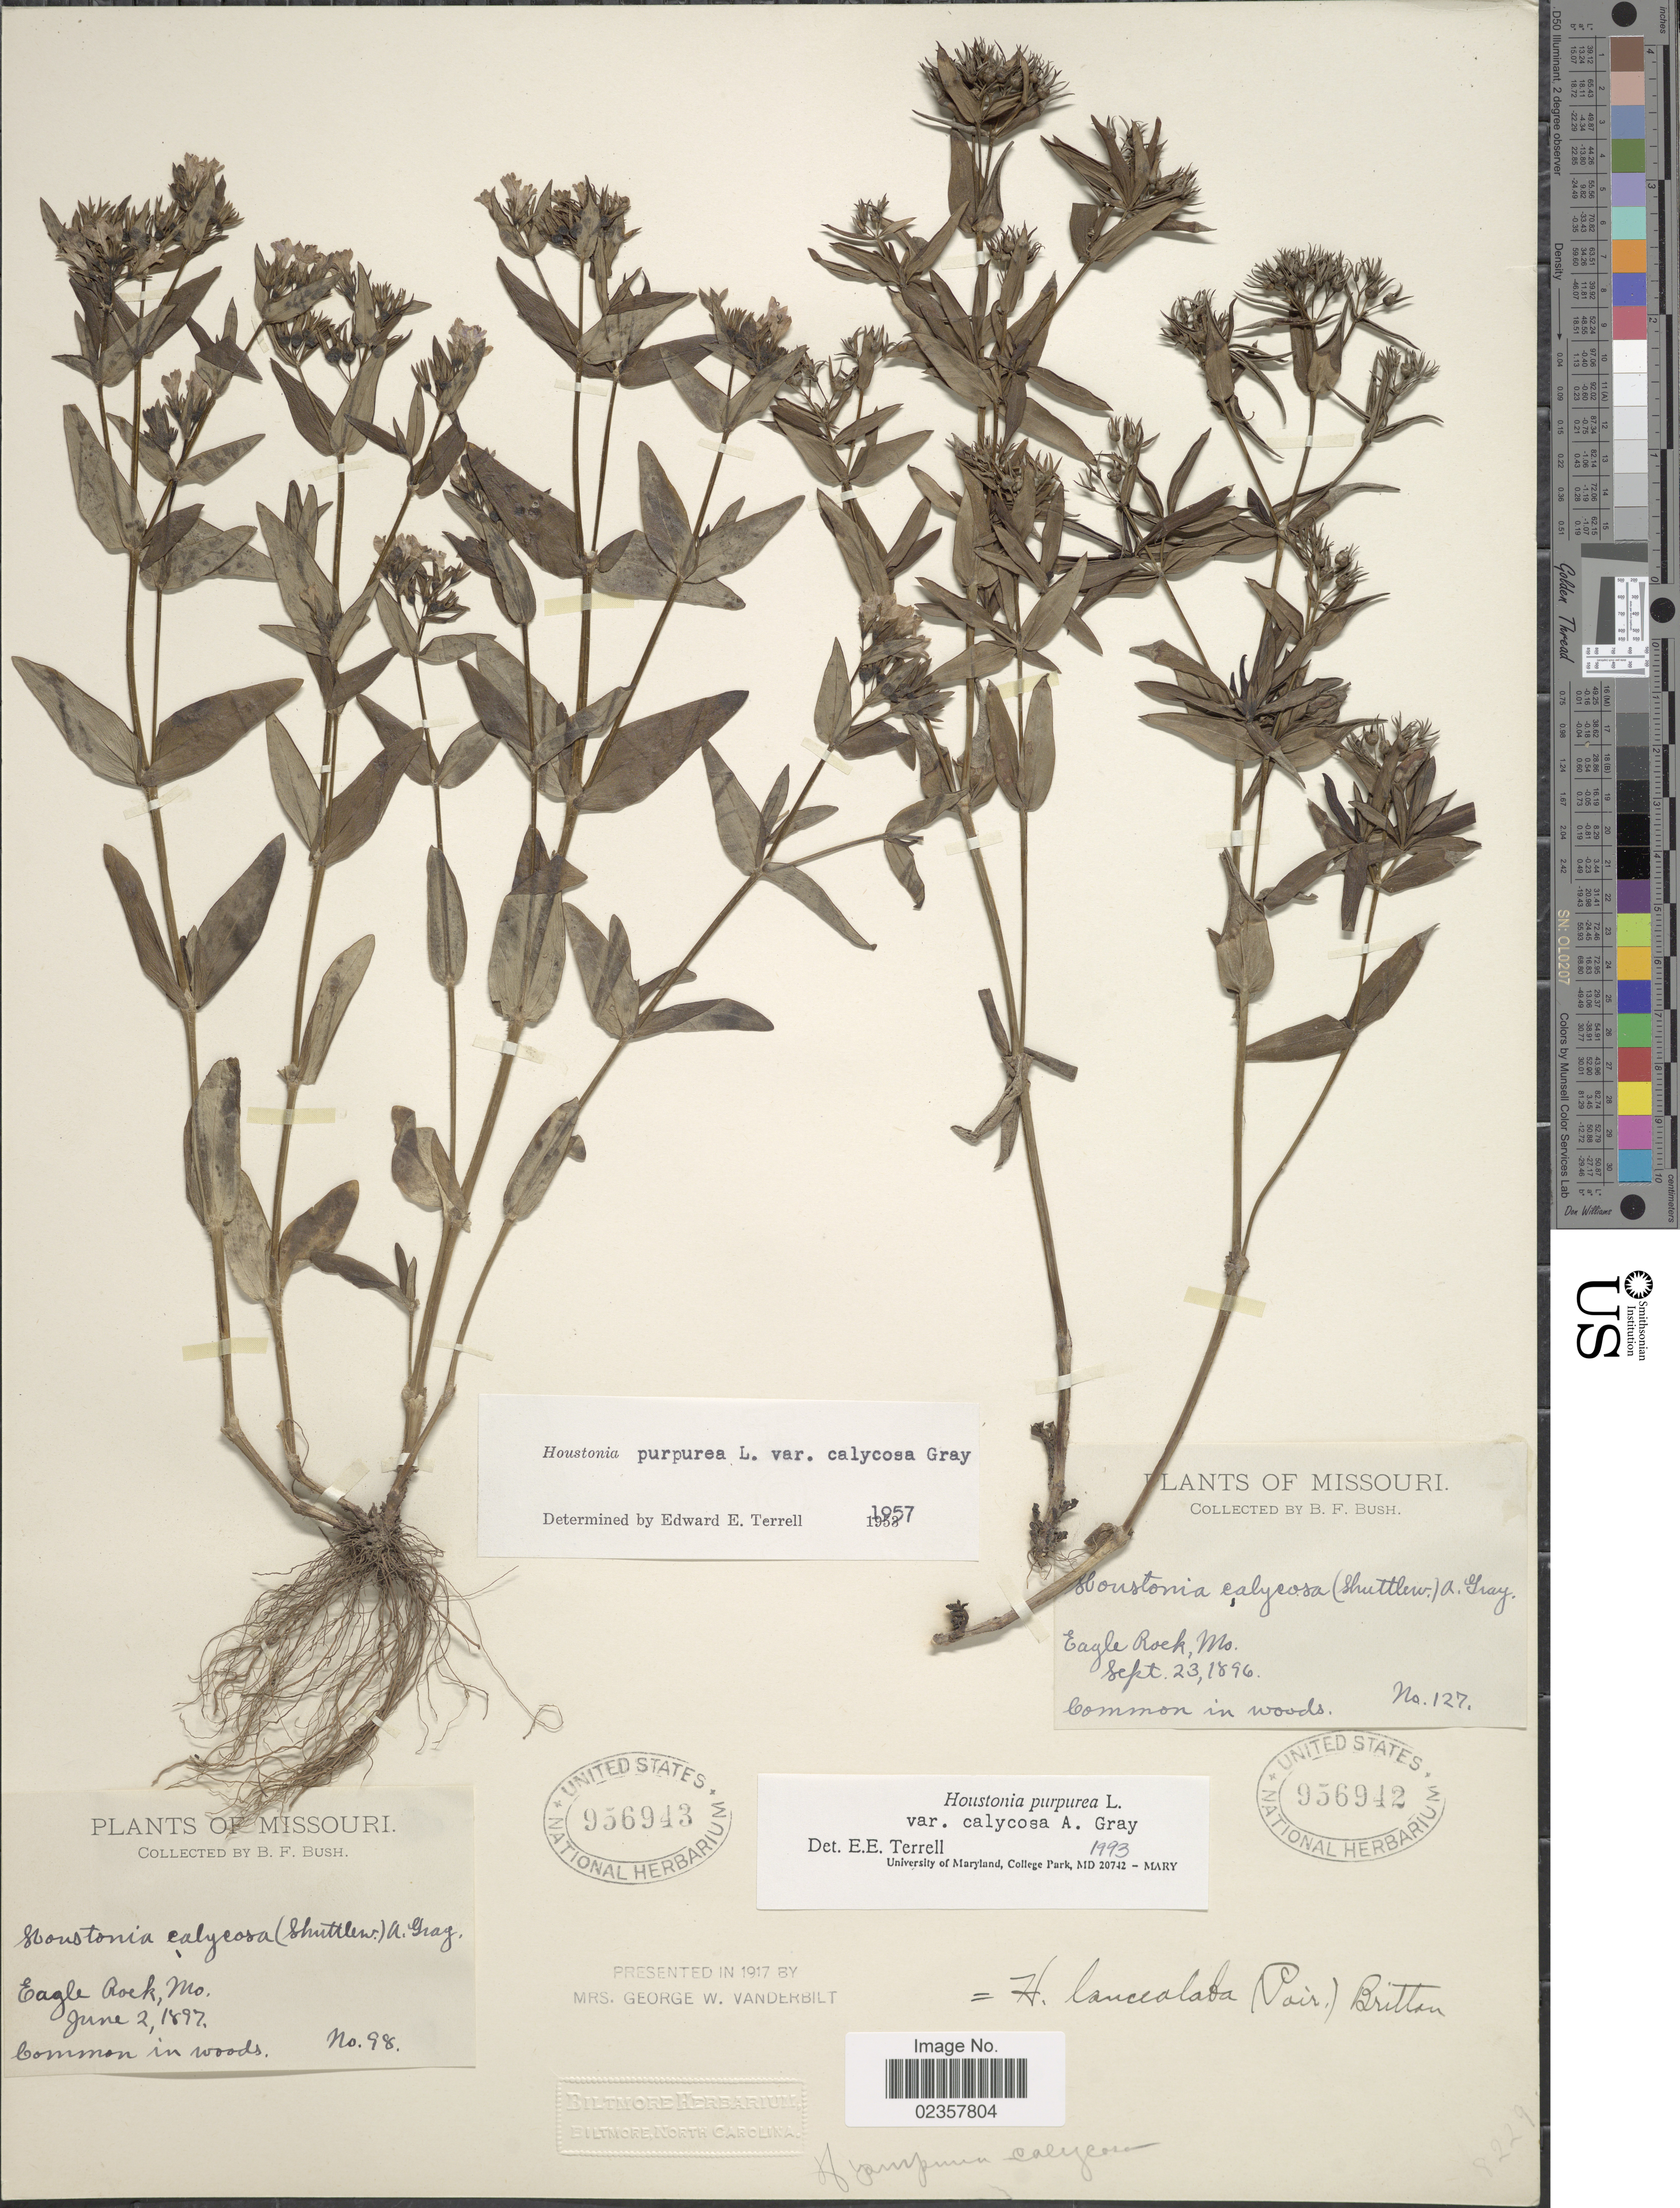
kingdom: Plantae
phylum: Tracheophyta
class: Magnoliopsida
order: Gentianales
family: Rubiaceae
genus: Houstonia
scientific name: Houstonia purpurea var. calycosa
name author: A. Gray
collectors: B. F. Bush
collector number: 127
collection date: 1896-09-23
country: United States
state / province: Missouri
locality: Eagle Rock, Mo.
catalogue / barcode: US 956942-2